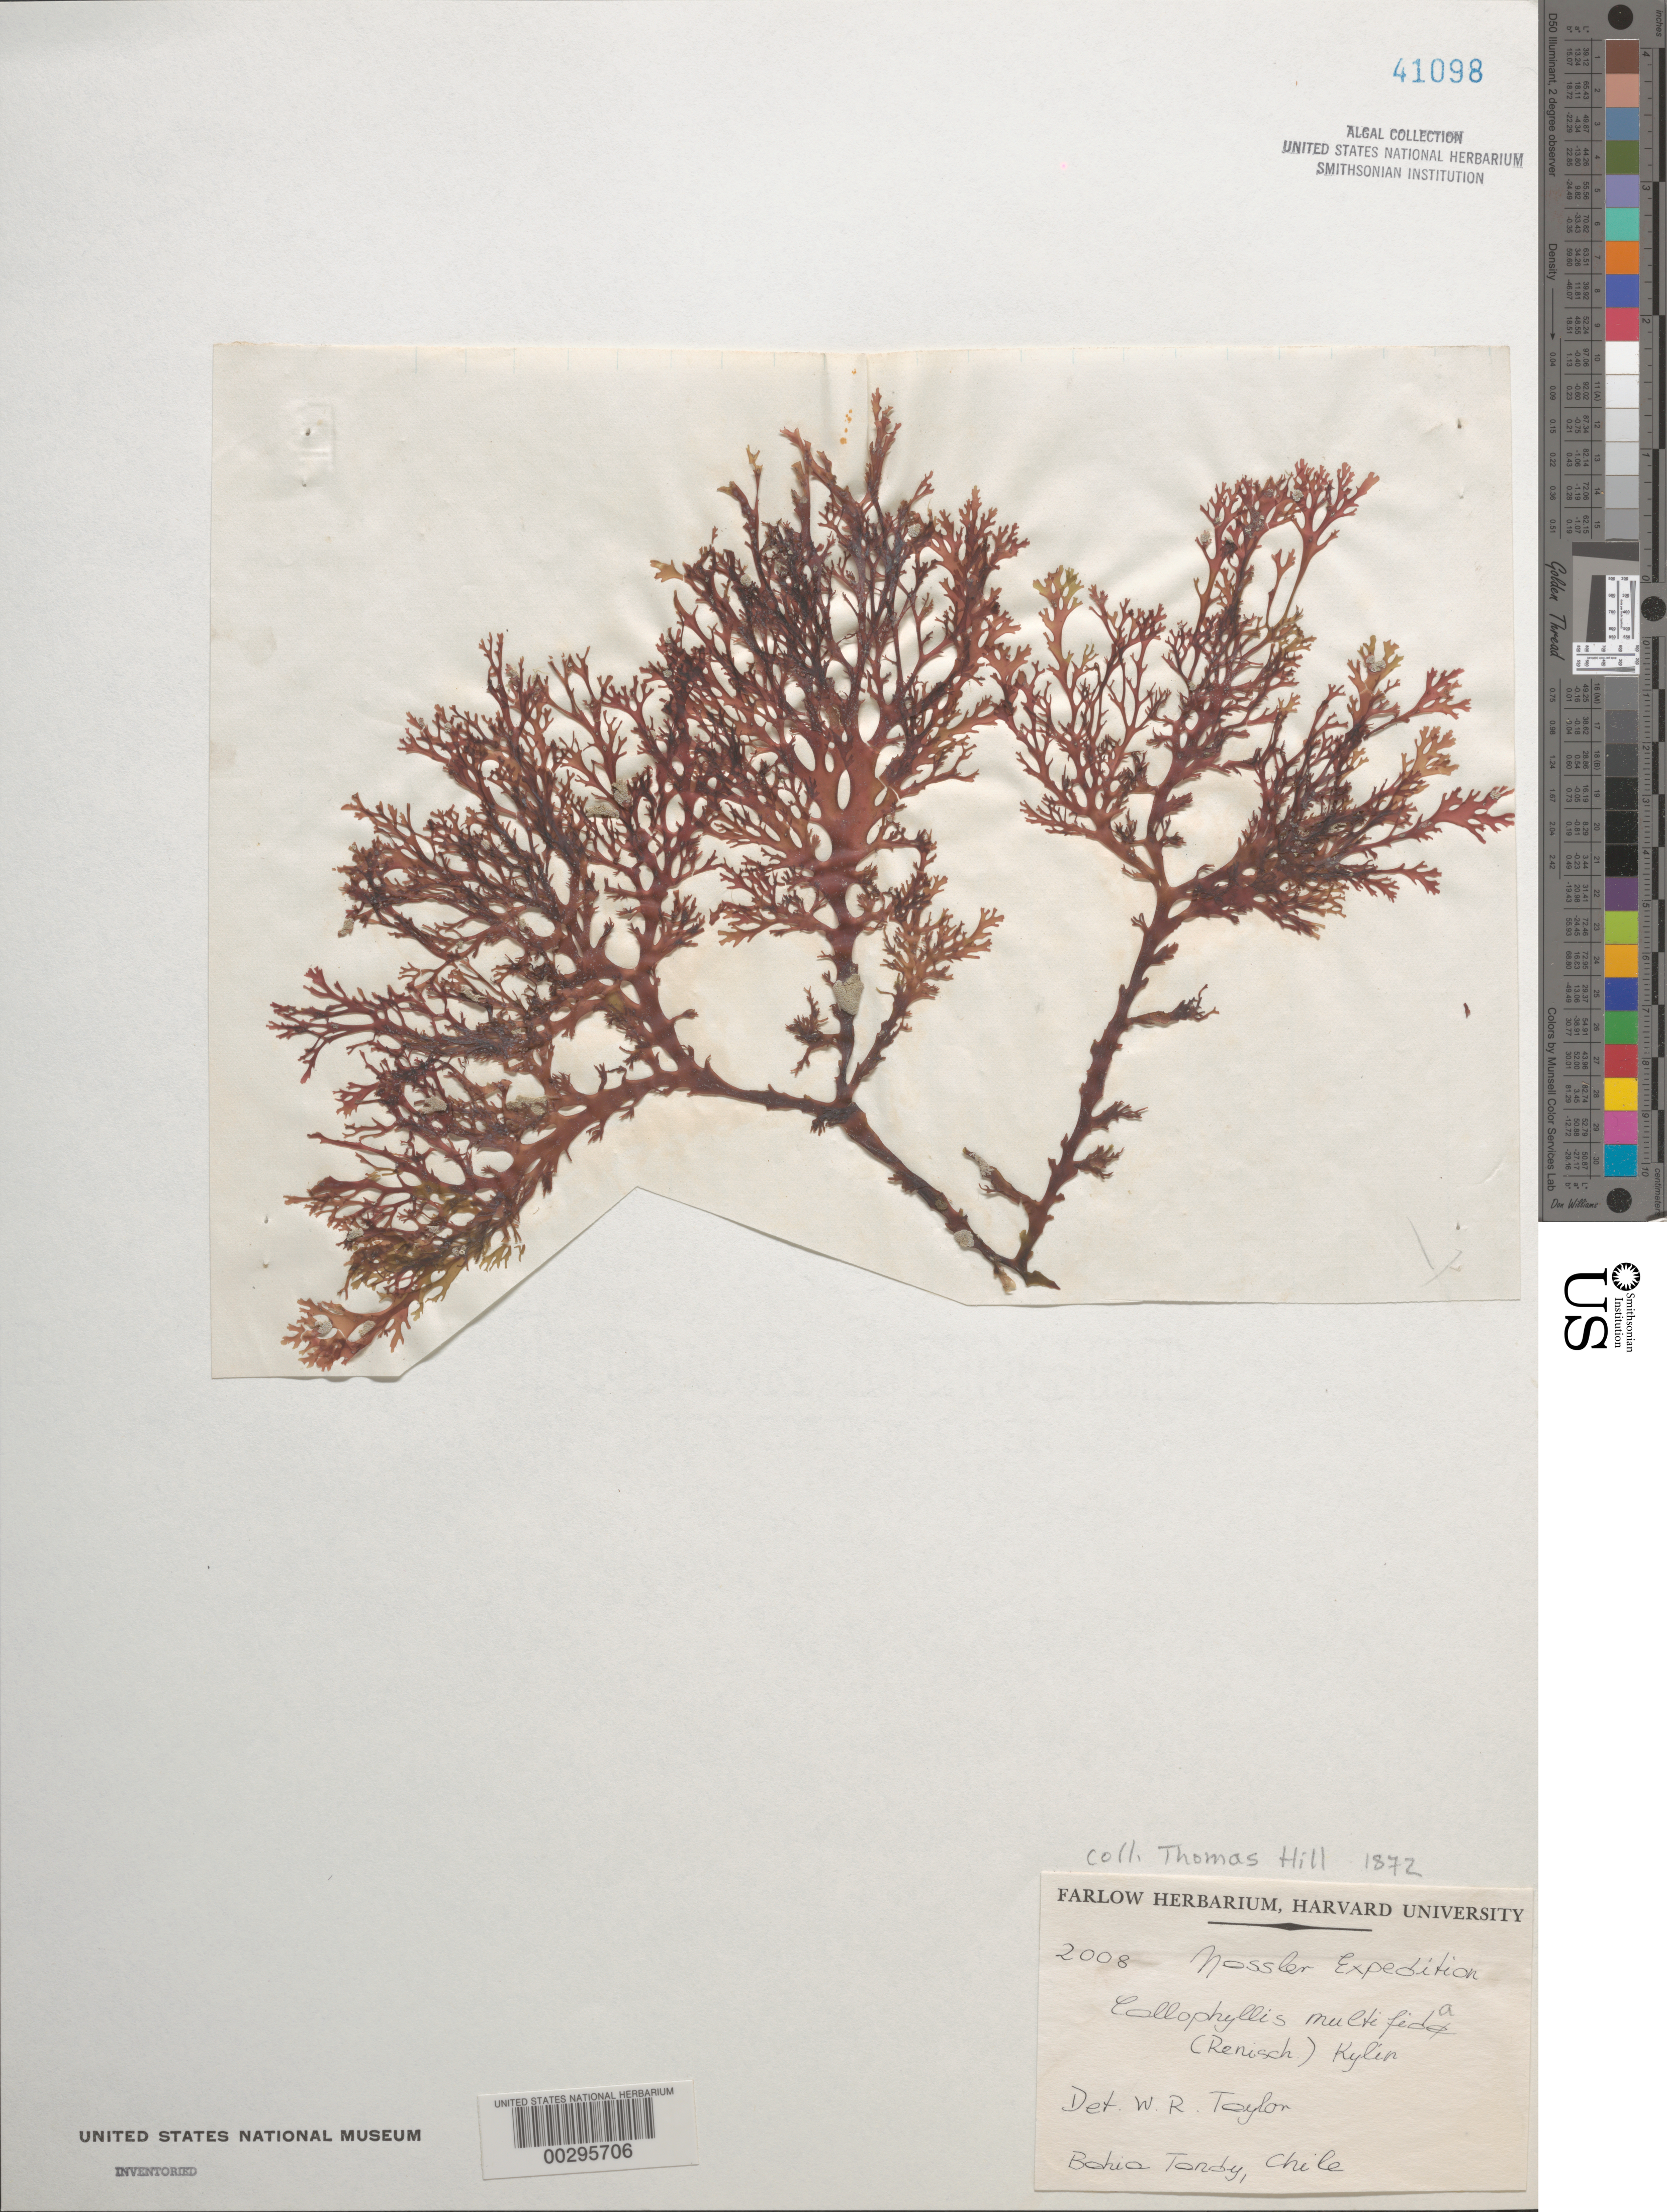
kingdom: Plantae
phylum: Rhodophyta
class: Florideophyceae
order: Gigartinales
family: Kallymeniaceae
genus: Callophyllis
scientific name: Callophyllis variegata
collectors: T. Hill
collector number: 2008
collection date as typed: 1872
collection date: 1872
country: Chile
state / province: Magallanes y de la Antártica Chilena (XII)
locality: Bahia tandy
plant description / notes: Hassler Expedition, 1871-1872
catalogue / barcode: US 41098